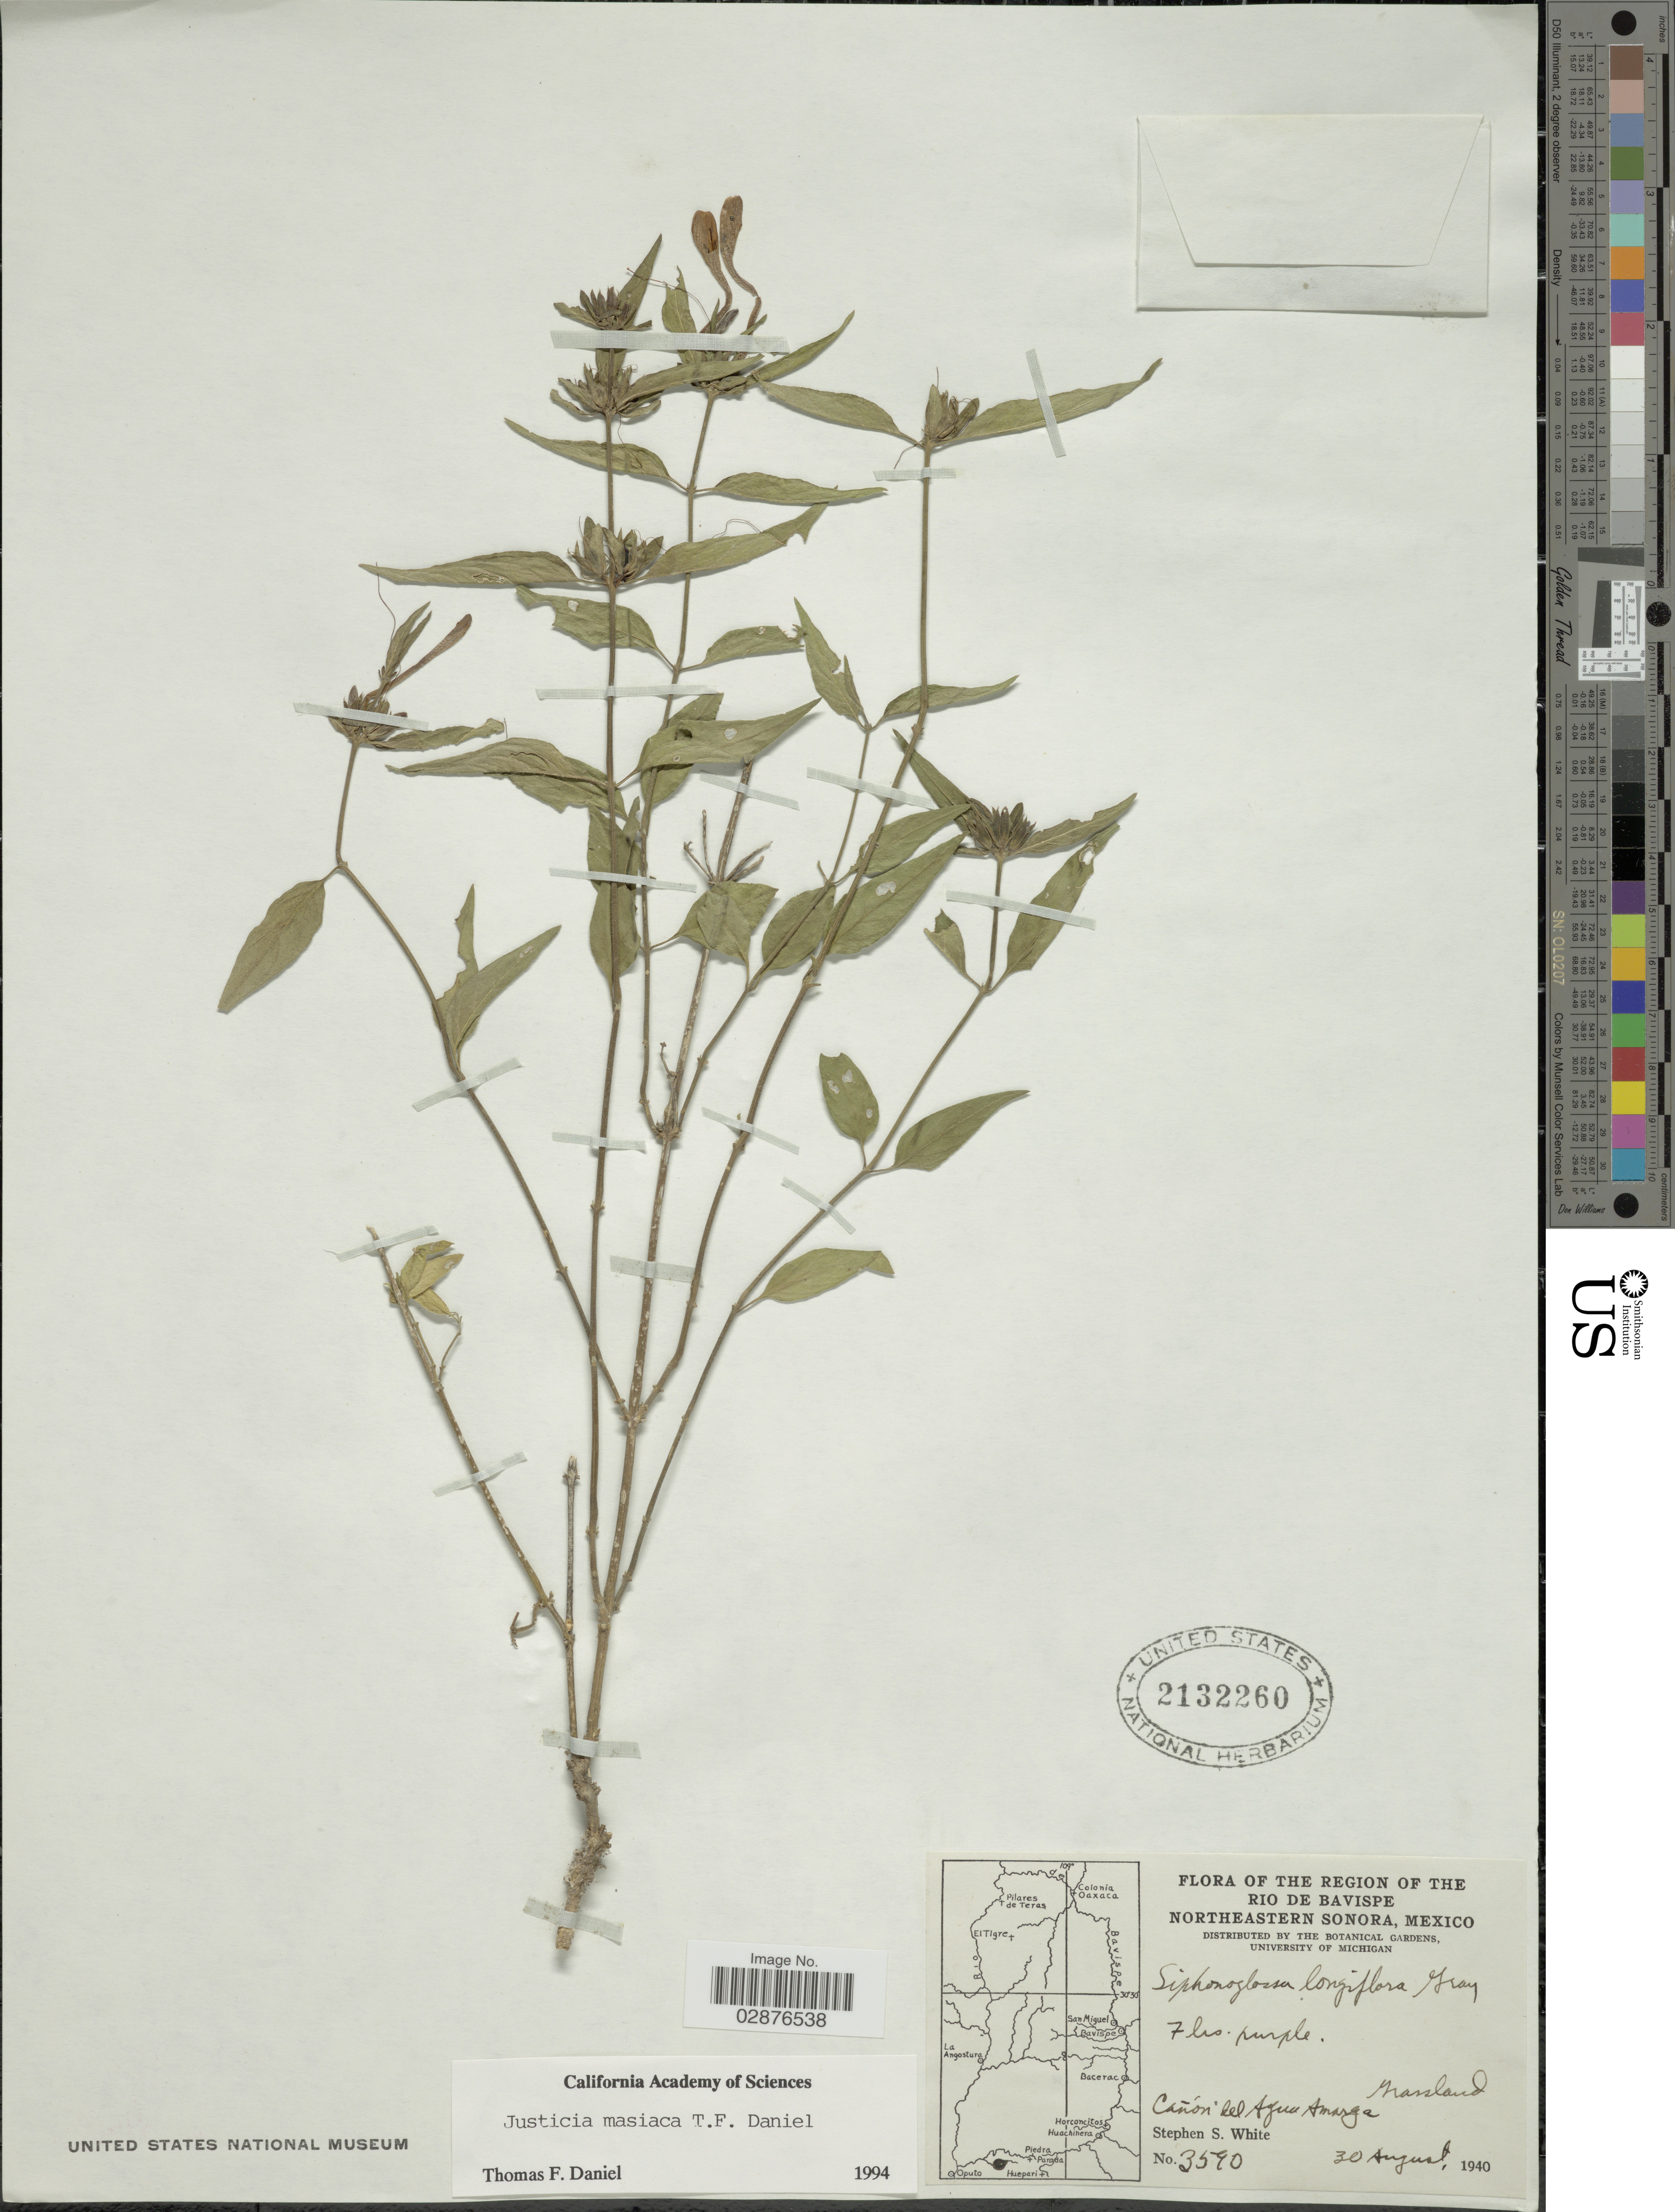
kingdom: Plantae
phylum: Tracheophyta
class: Magnoliopsida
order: Lamiales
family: Acanthaceae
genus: Justicia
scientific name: Justicia masiaca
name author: T.F. Daniel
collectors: S. S. White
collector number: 3590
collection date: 1940-08-30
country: Mexico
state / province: Sonora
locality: Region of the Rio de Bavispe. Northeastern Sonora. Cañon del agua Amarga.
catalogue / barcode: US 2132260